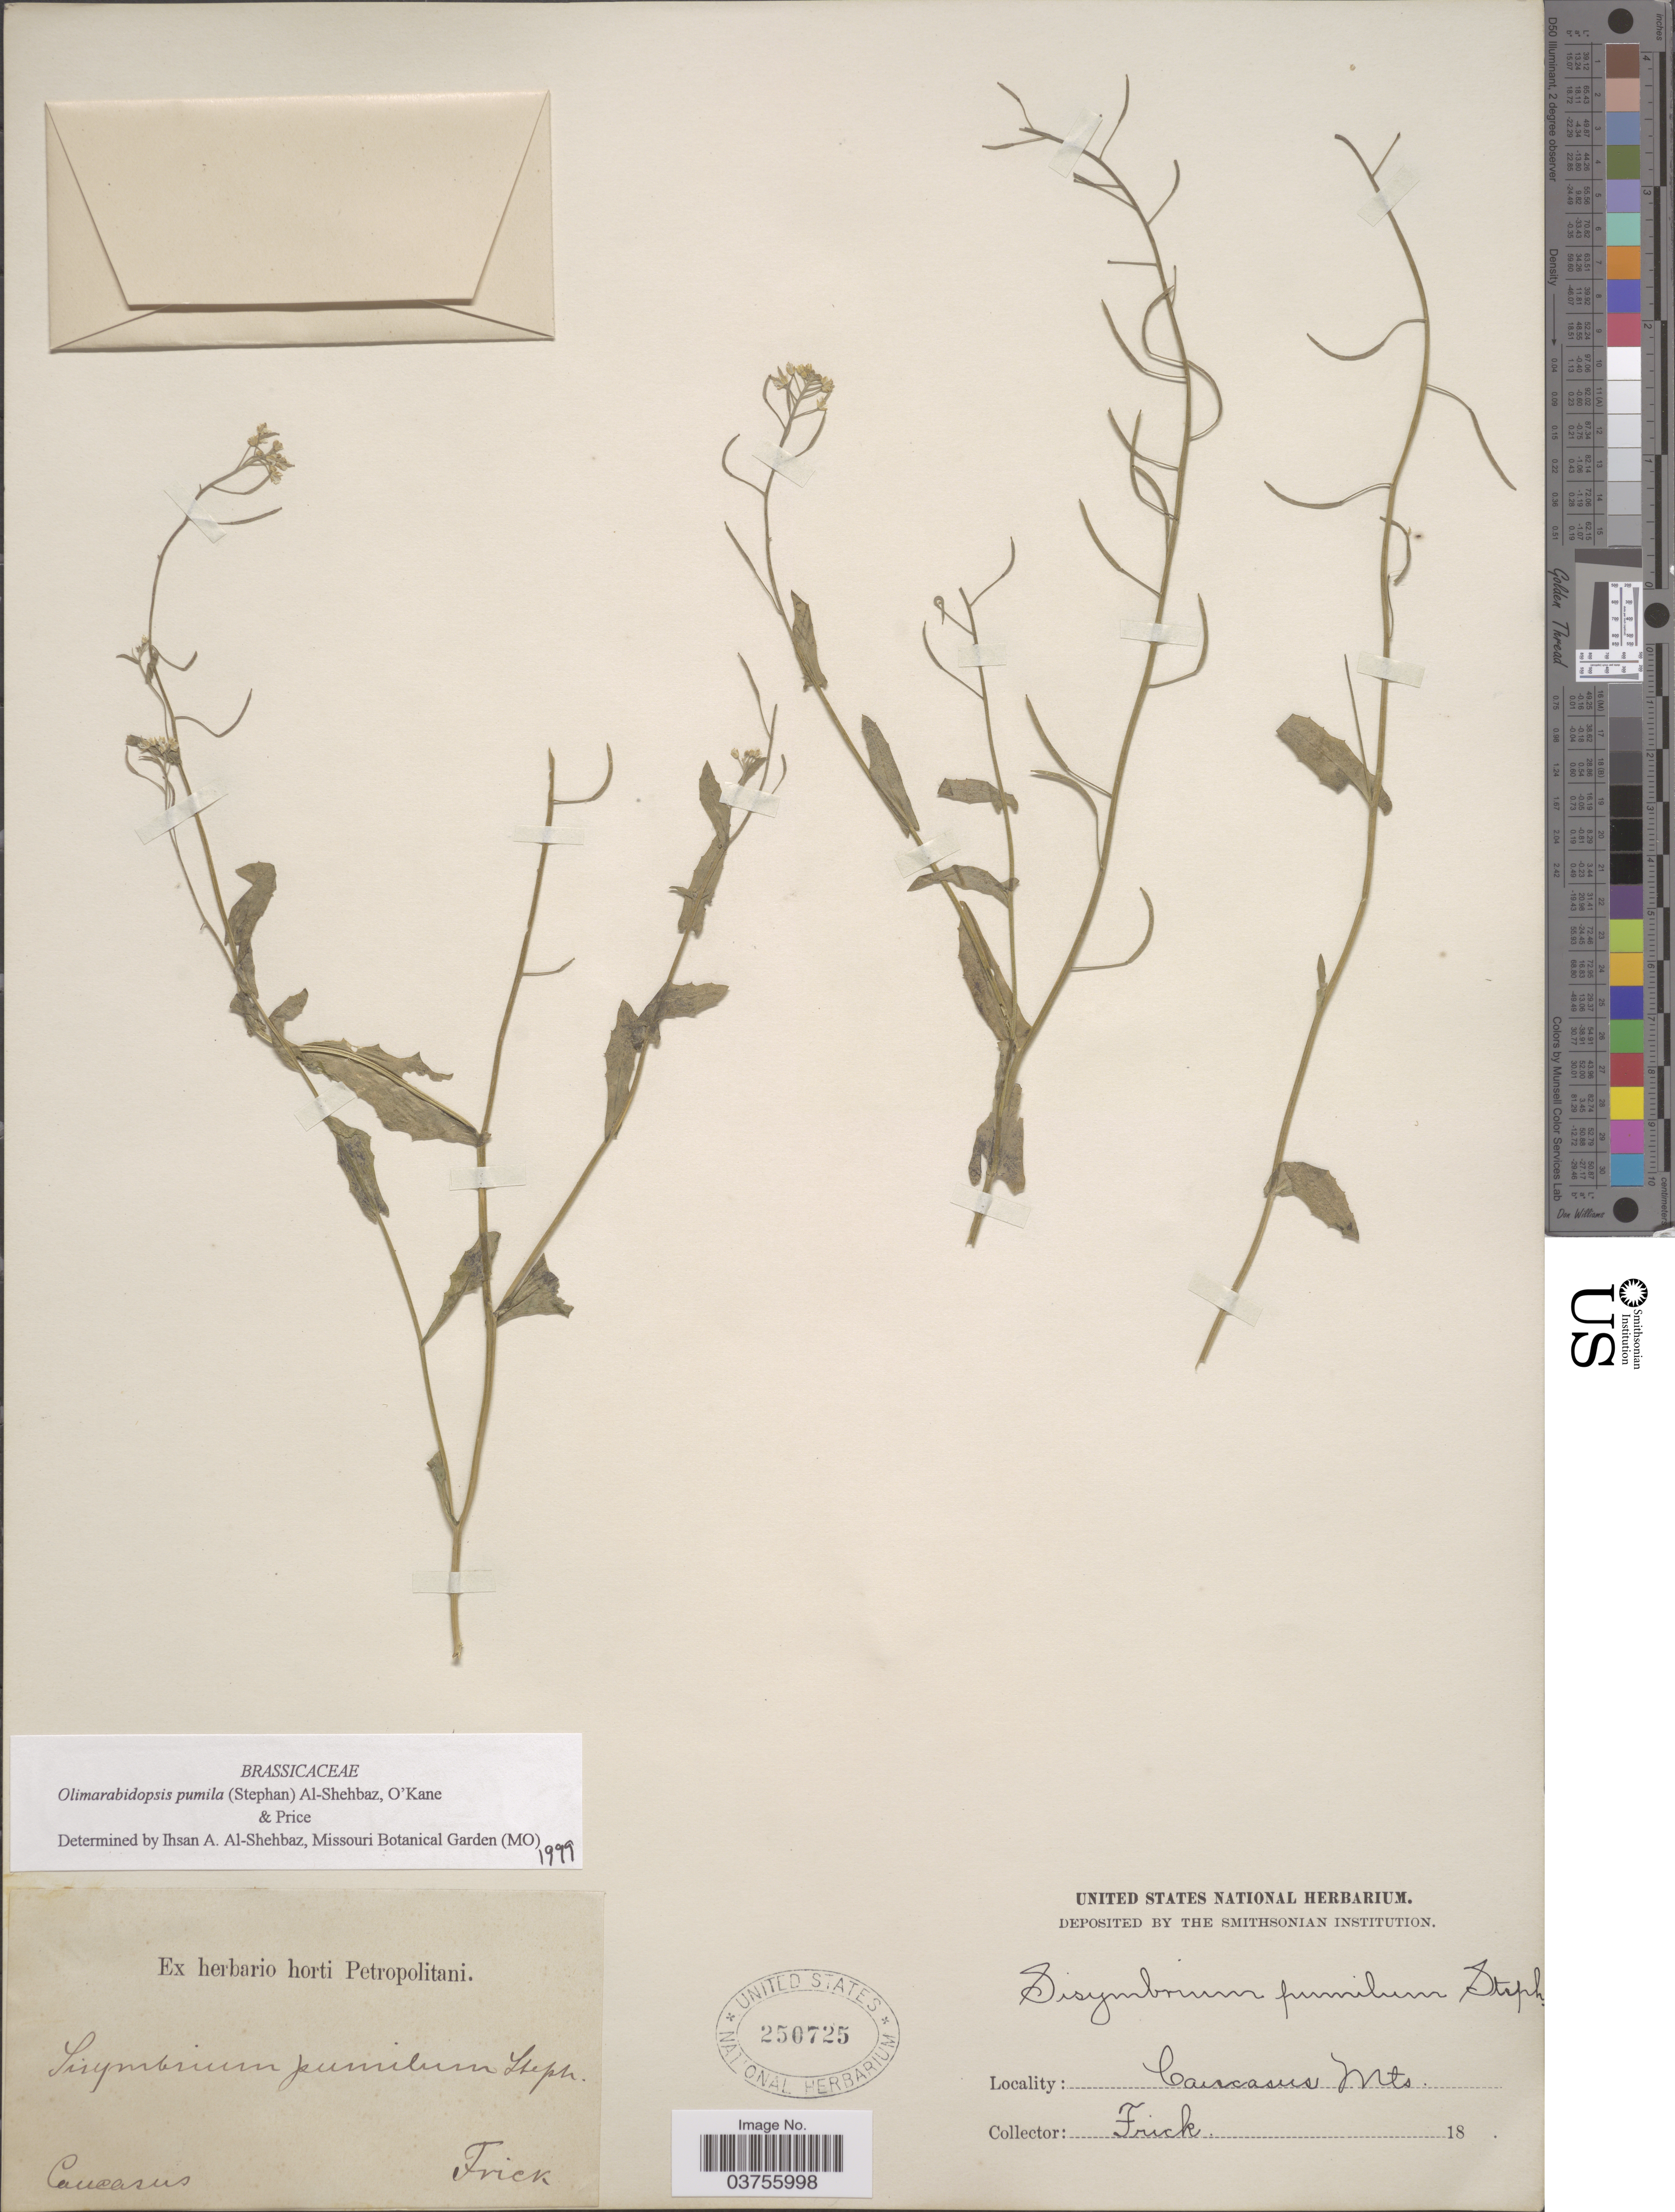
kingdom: Plantae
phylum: Tracheophyta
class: Magnoliopsida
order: Brassicales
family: Brassicaceae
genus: Olimarabidopsis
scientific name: Olimarabidopsis pumila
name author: (Čelak.) Al-Shehbaz et al.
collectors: Frick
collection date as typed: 18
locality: Caucasus. Caucasus Mts.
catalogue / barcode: US 250725